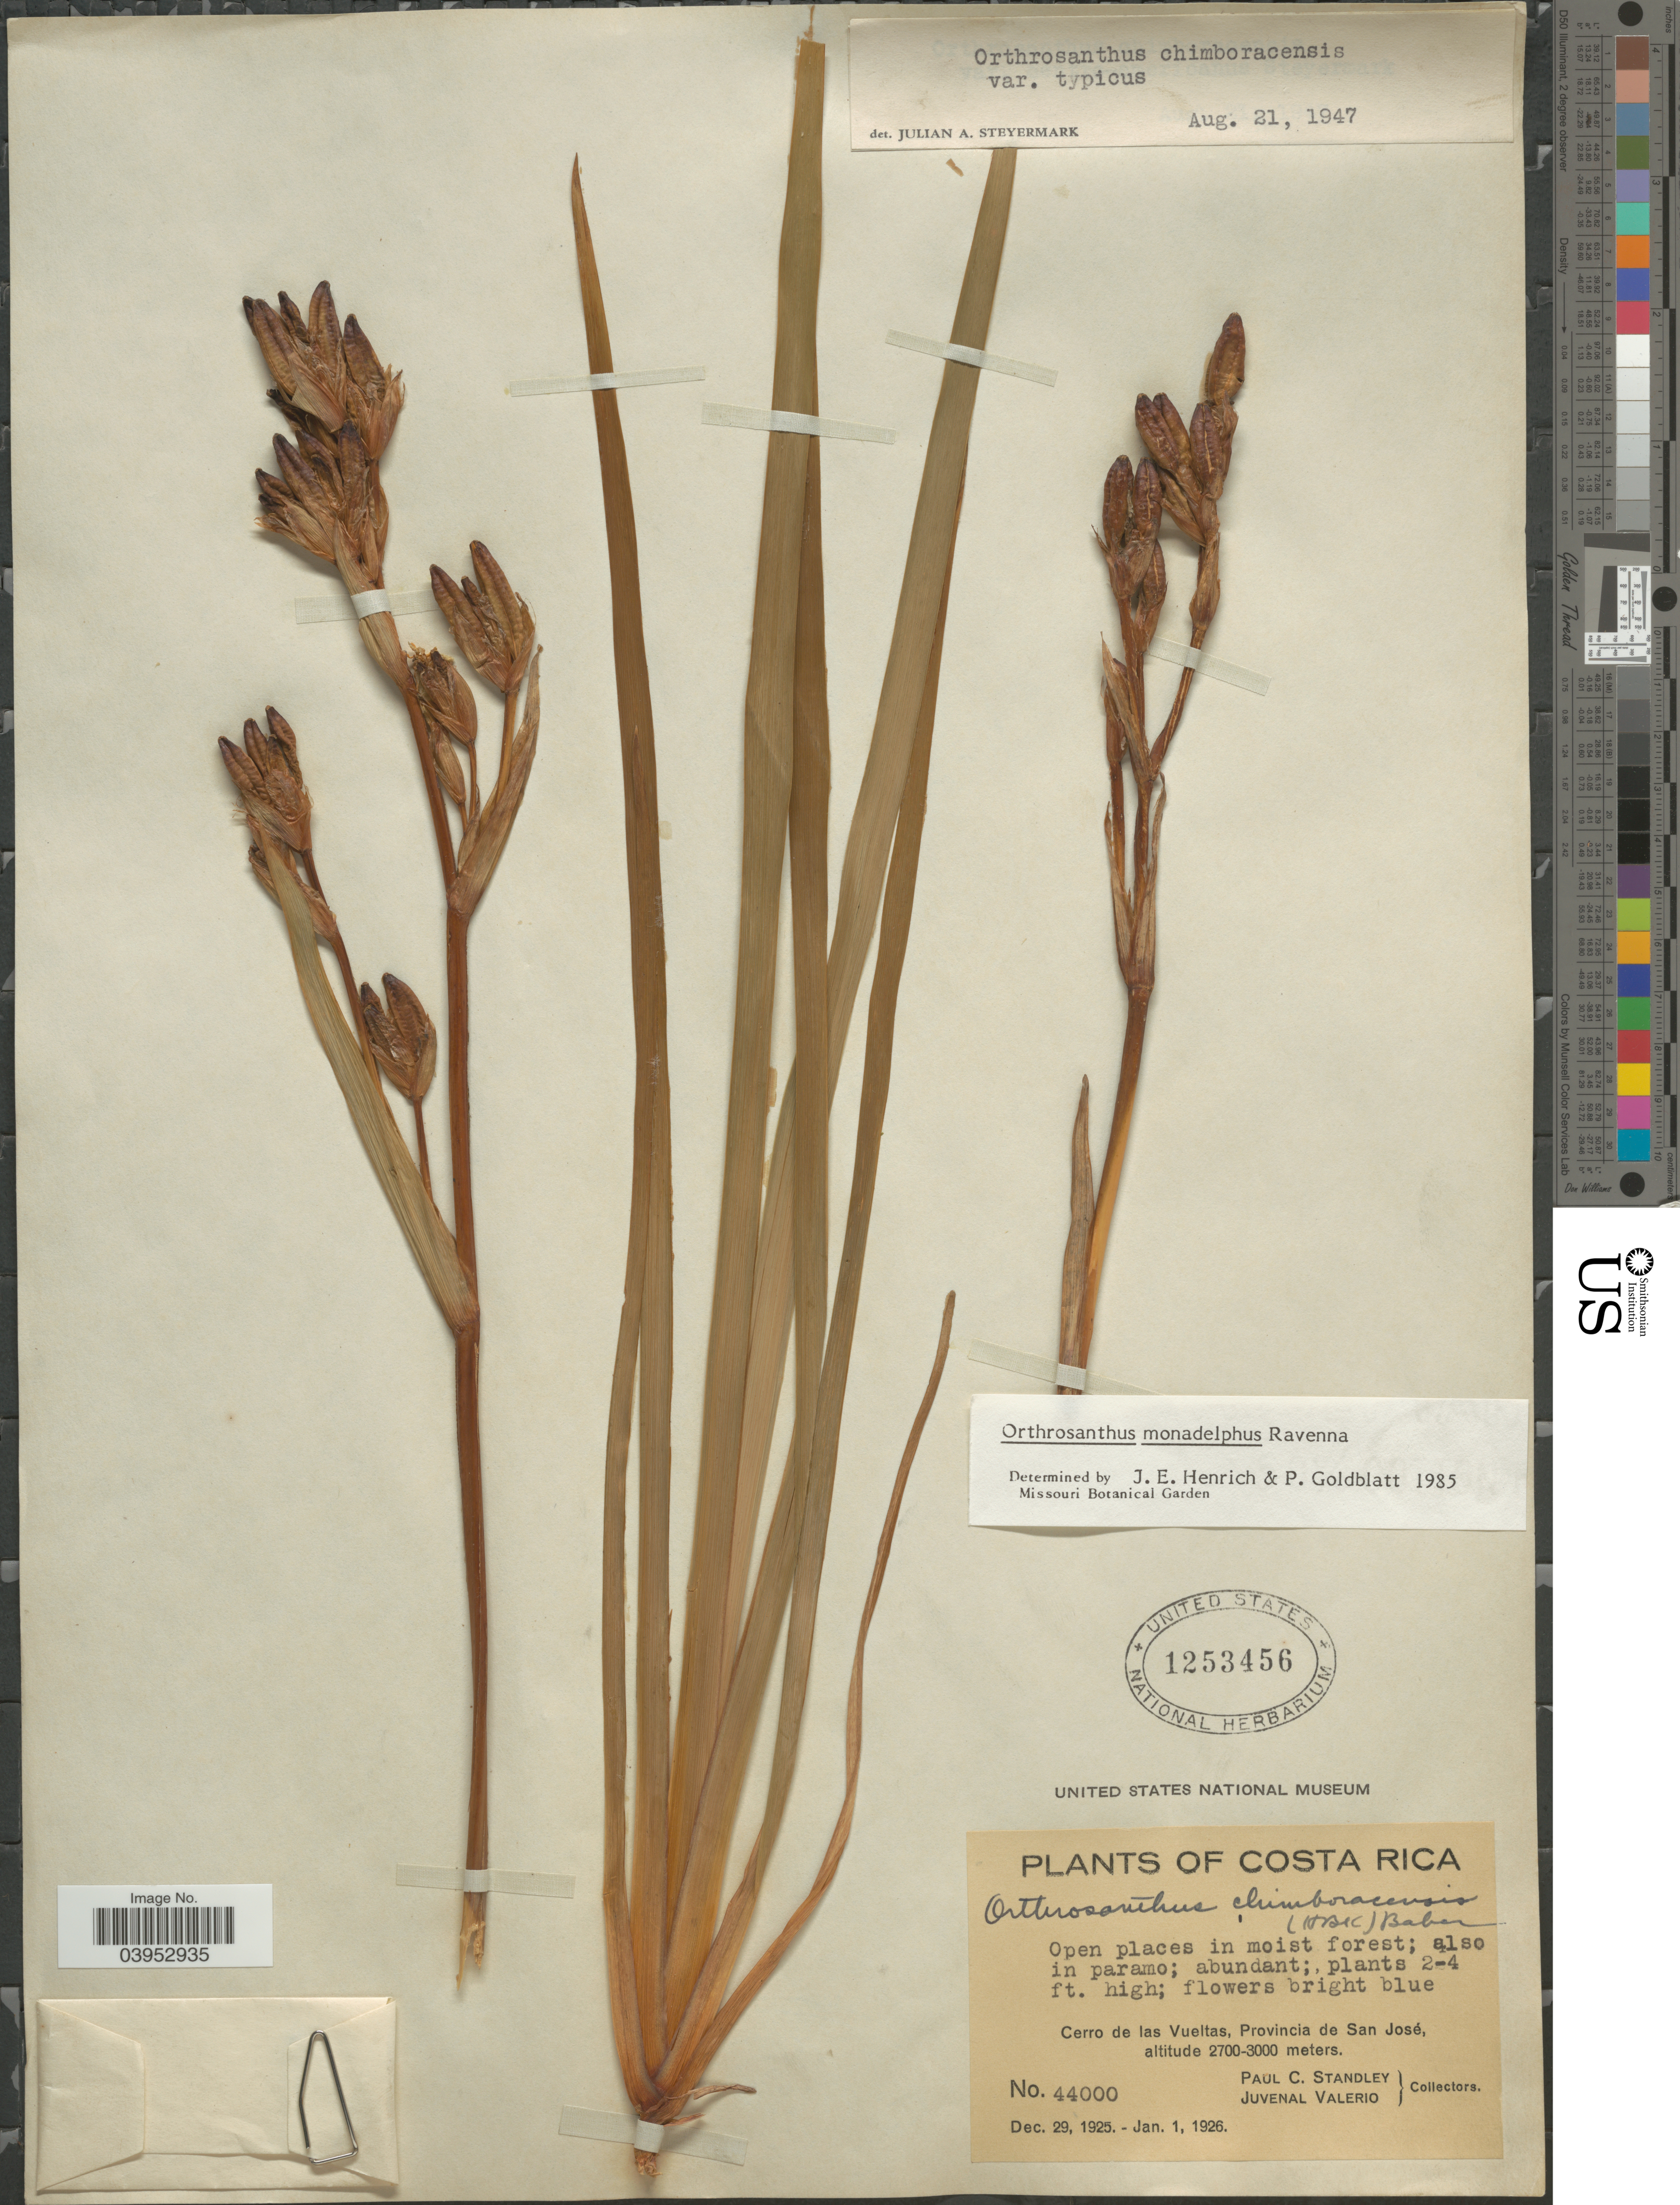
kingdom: Plantae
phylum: Tracheophyta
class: Liliopsida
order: Asparagales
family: Iridaceae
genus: Orthrosanthus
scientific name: Orthrosanthus monadelphus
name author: Ravenna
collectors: P. C. Standley & J. Valerio R.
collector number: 44000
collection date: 1925-12-29/1926-01-01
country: Costa Rica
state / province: San José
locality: Cerro de las Vueltas.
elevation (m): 2700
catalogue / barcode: US 1253456